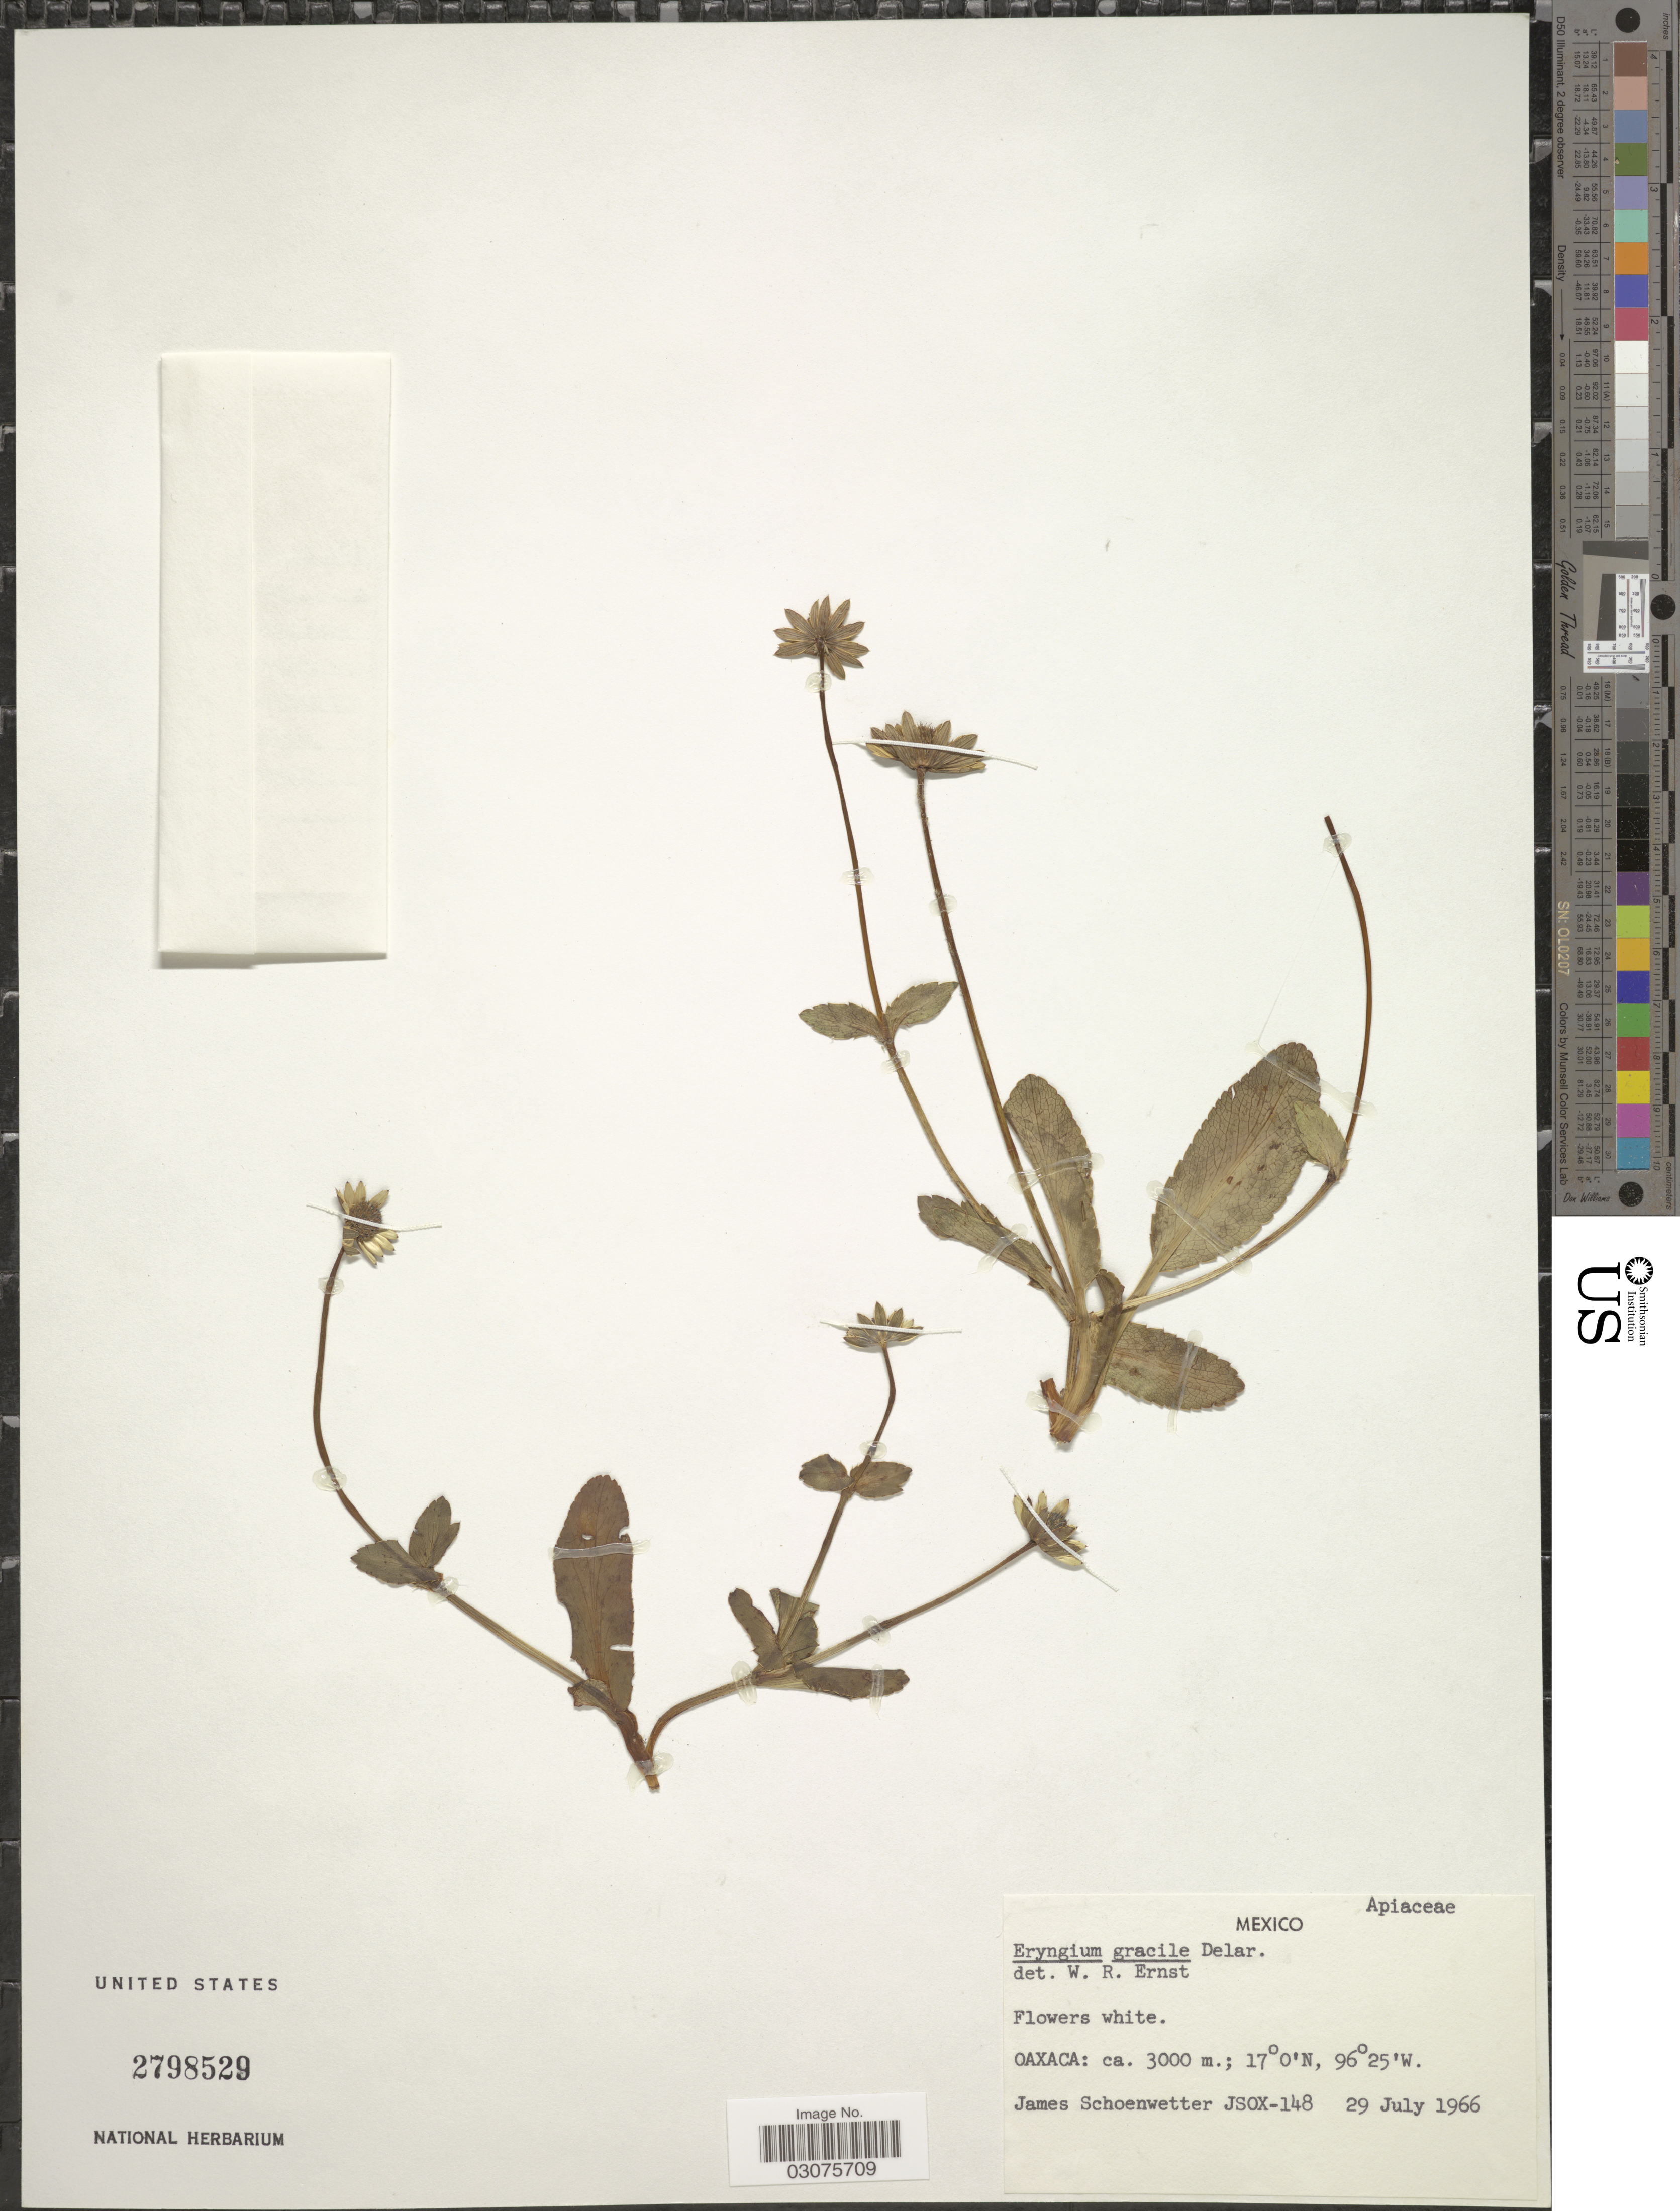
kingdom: Plantae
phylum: Tracheophyta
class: Magnoliopsida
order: Apiales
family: Apiaceae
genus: Eryngium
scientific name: Eryngium gracile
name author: F. Delaroche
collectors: J. Schoenwetter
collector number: JSOX-148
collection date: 1966-07-29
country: Mexico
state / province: Oaxaca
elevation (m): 3000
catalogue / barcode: US 2798529